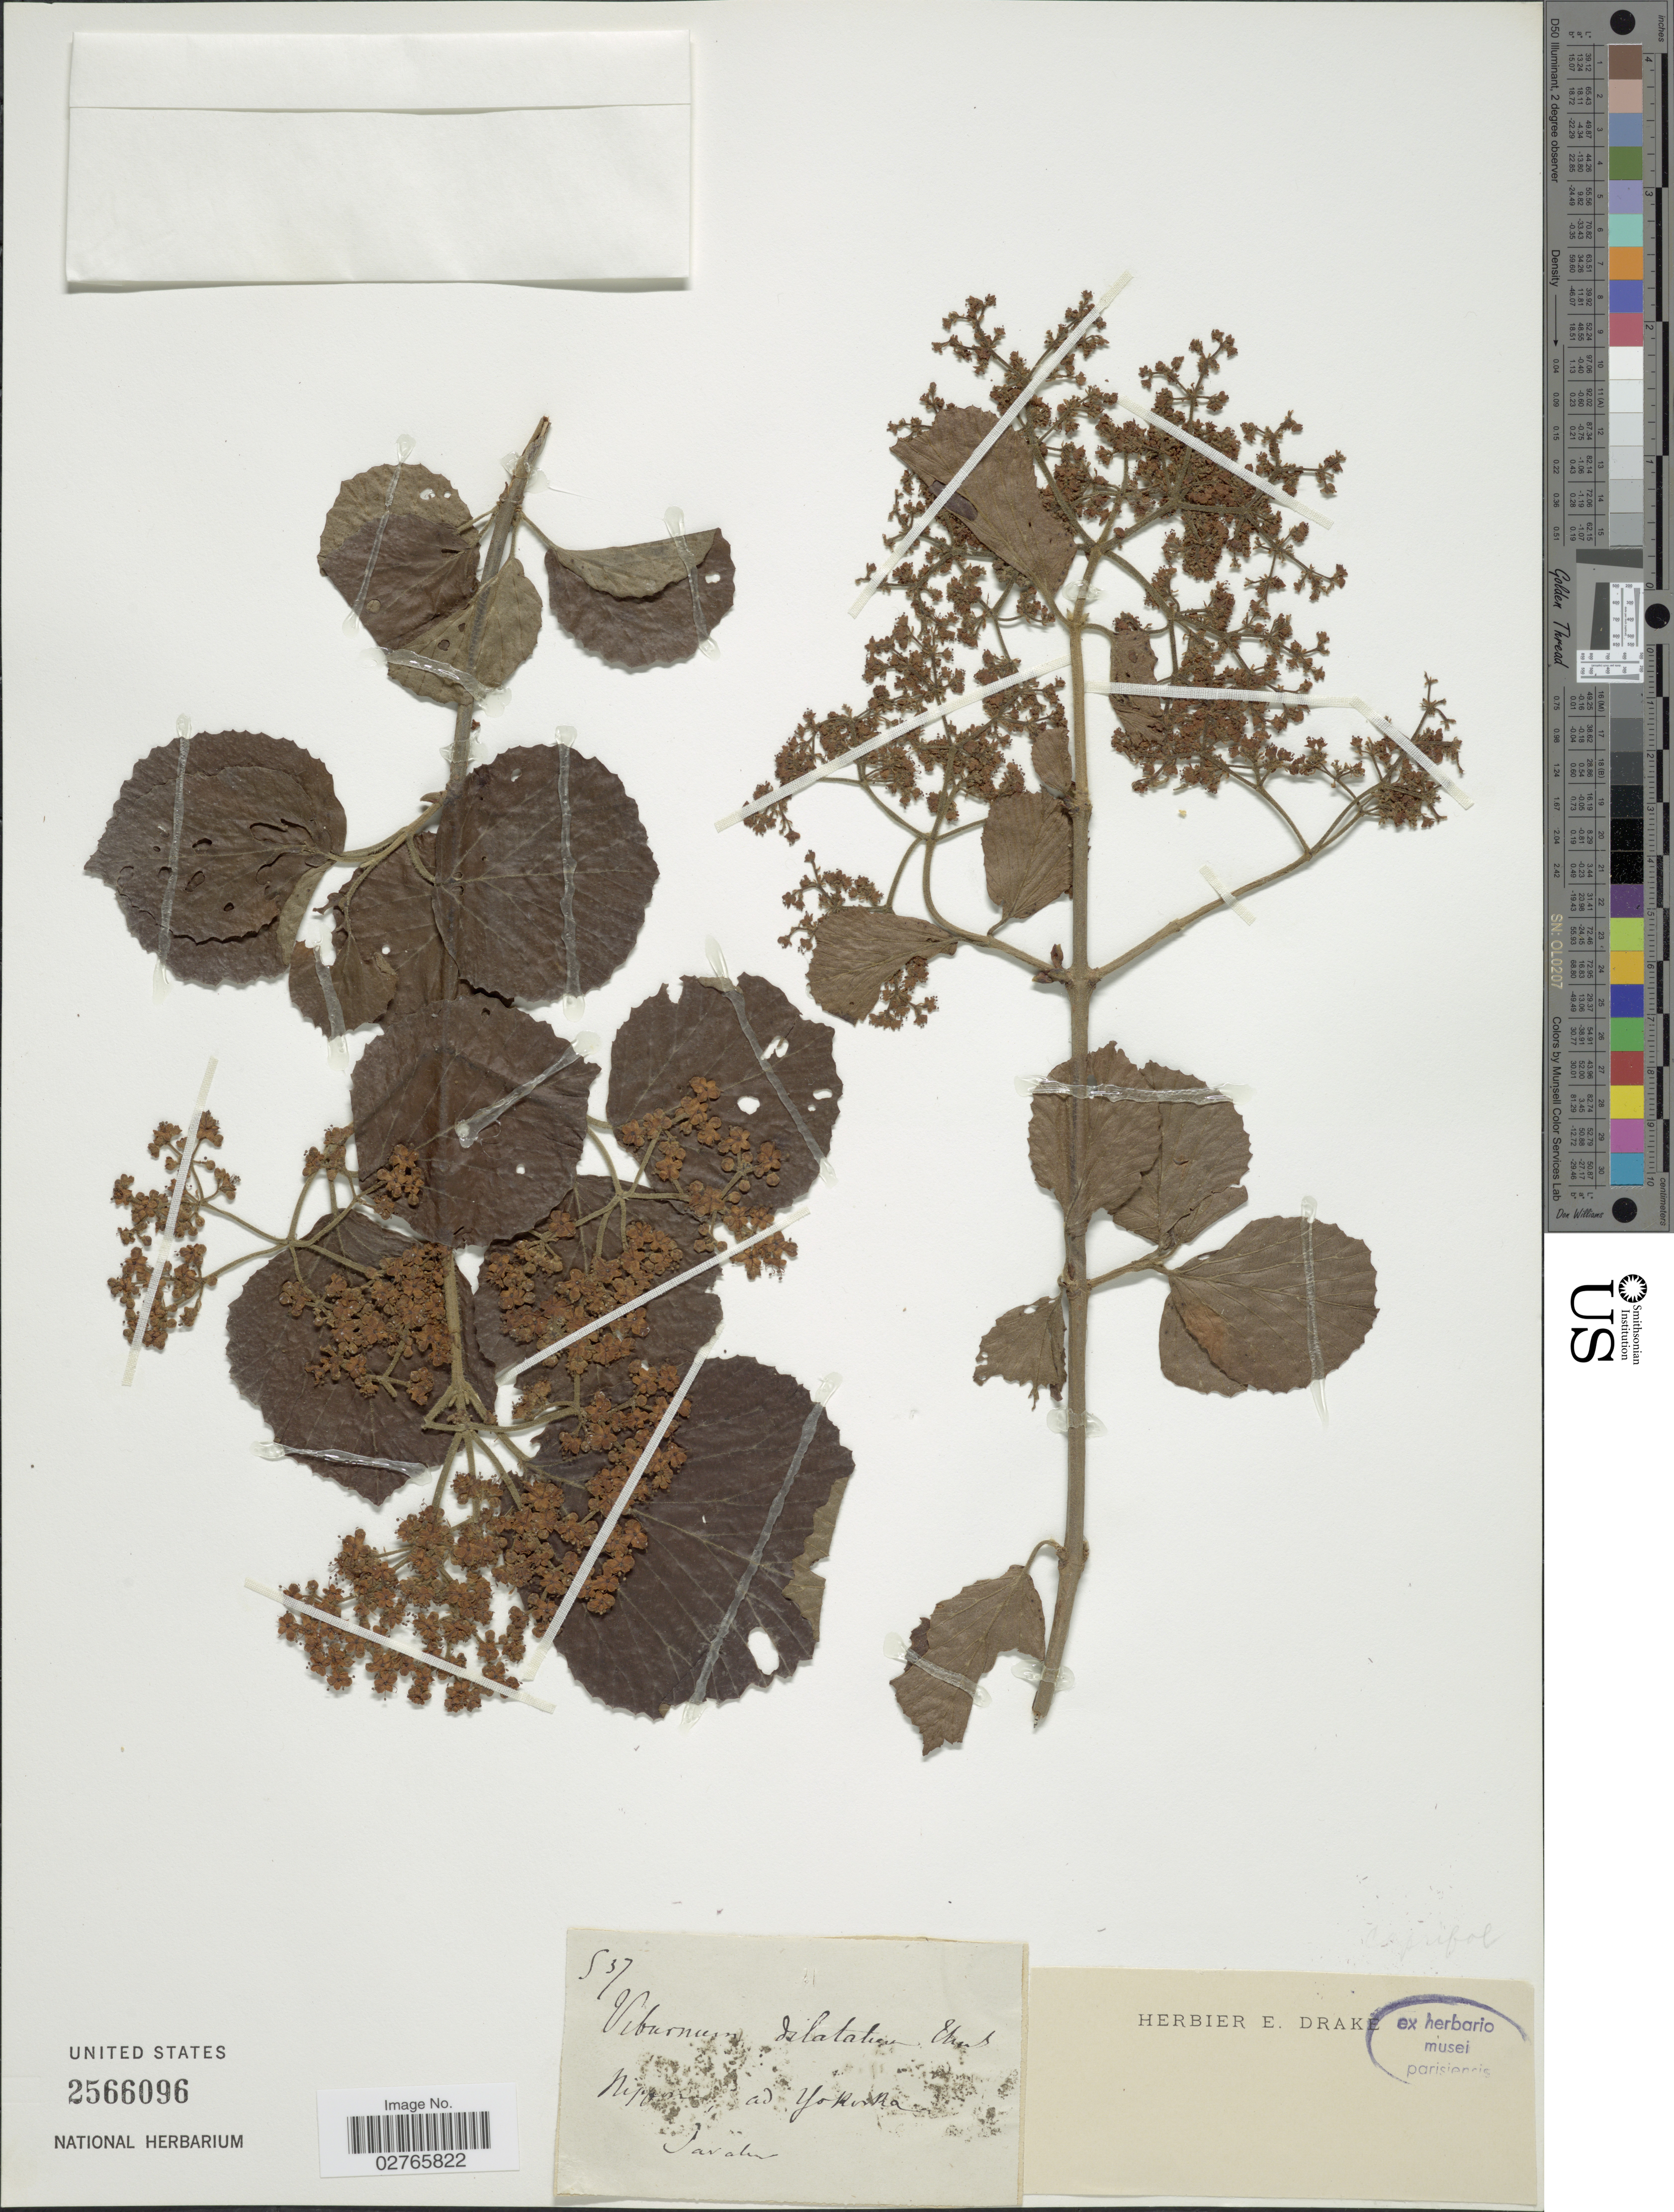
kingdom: Plantae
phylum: Tracheophyta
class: Magnoliopsida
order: Dipsacales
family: Viburnaceae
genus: Viburnum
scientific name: Viburnum dilatatum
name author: Thunb.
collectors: ex herb. E. Drake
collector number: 537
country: Japan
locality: Nippon, as Yokoska.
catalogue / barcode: US 2566096